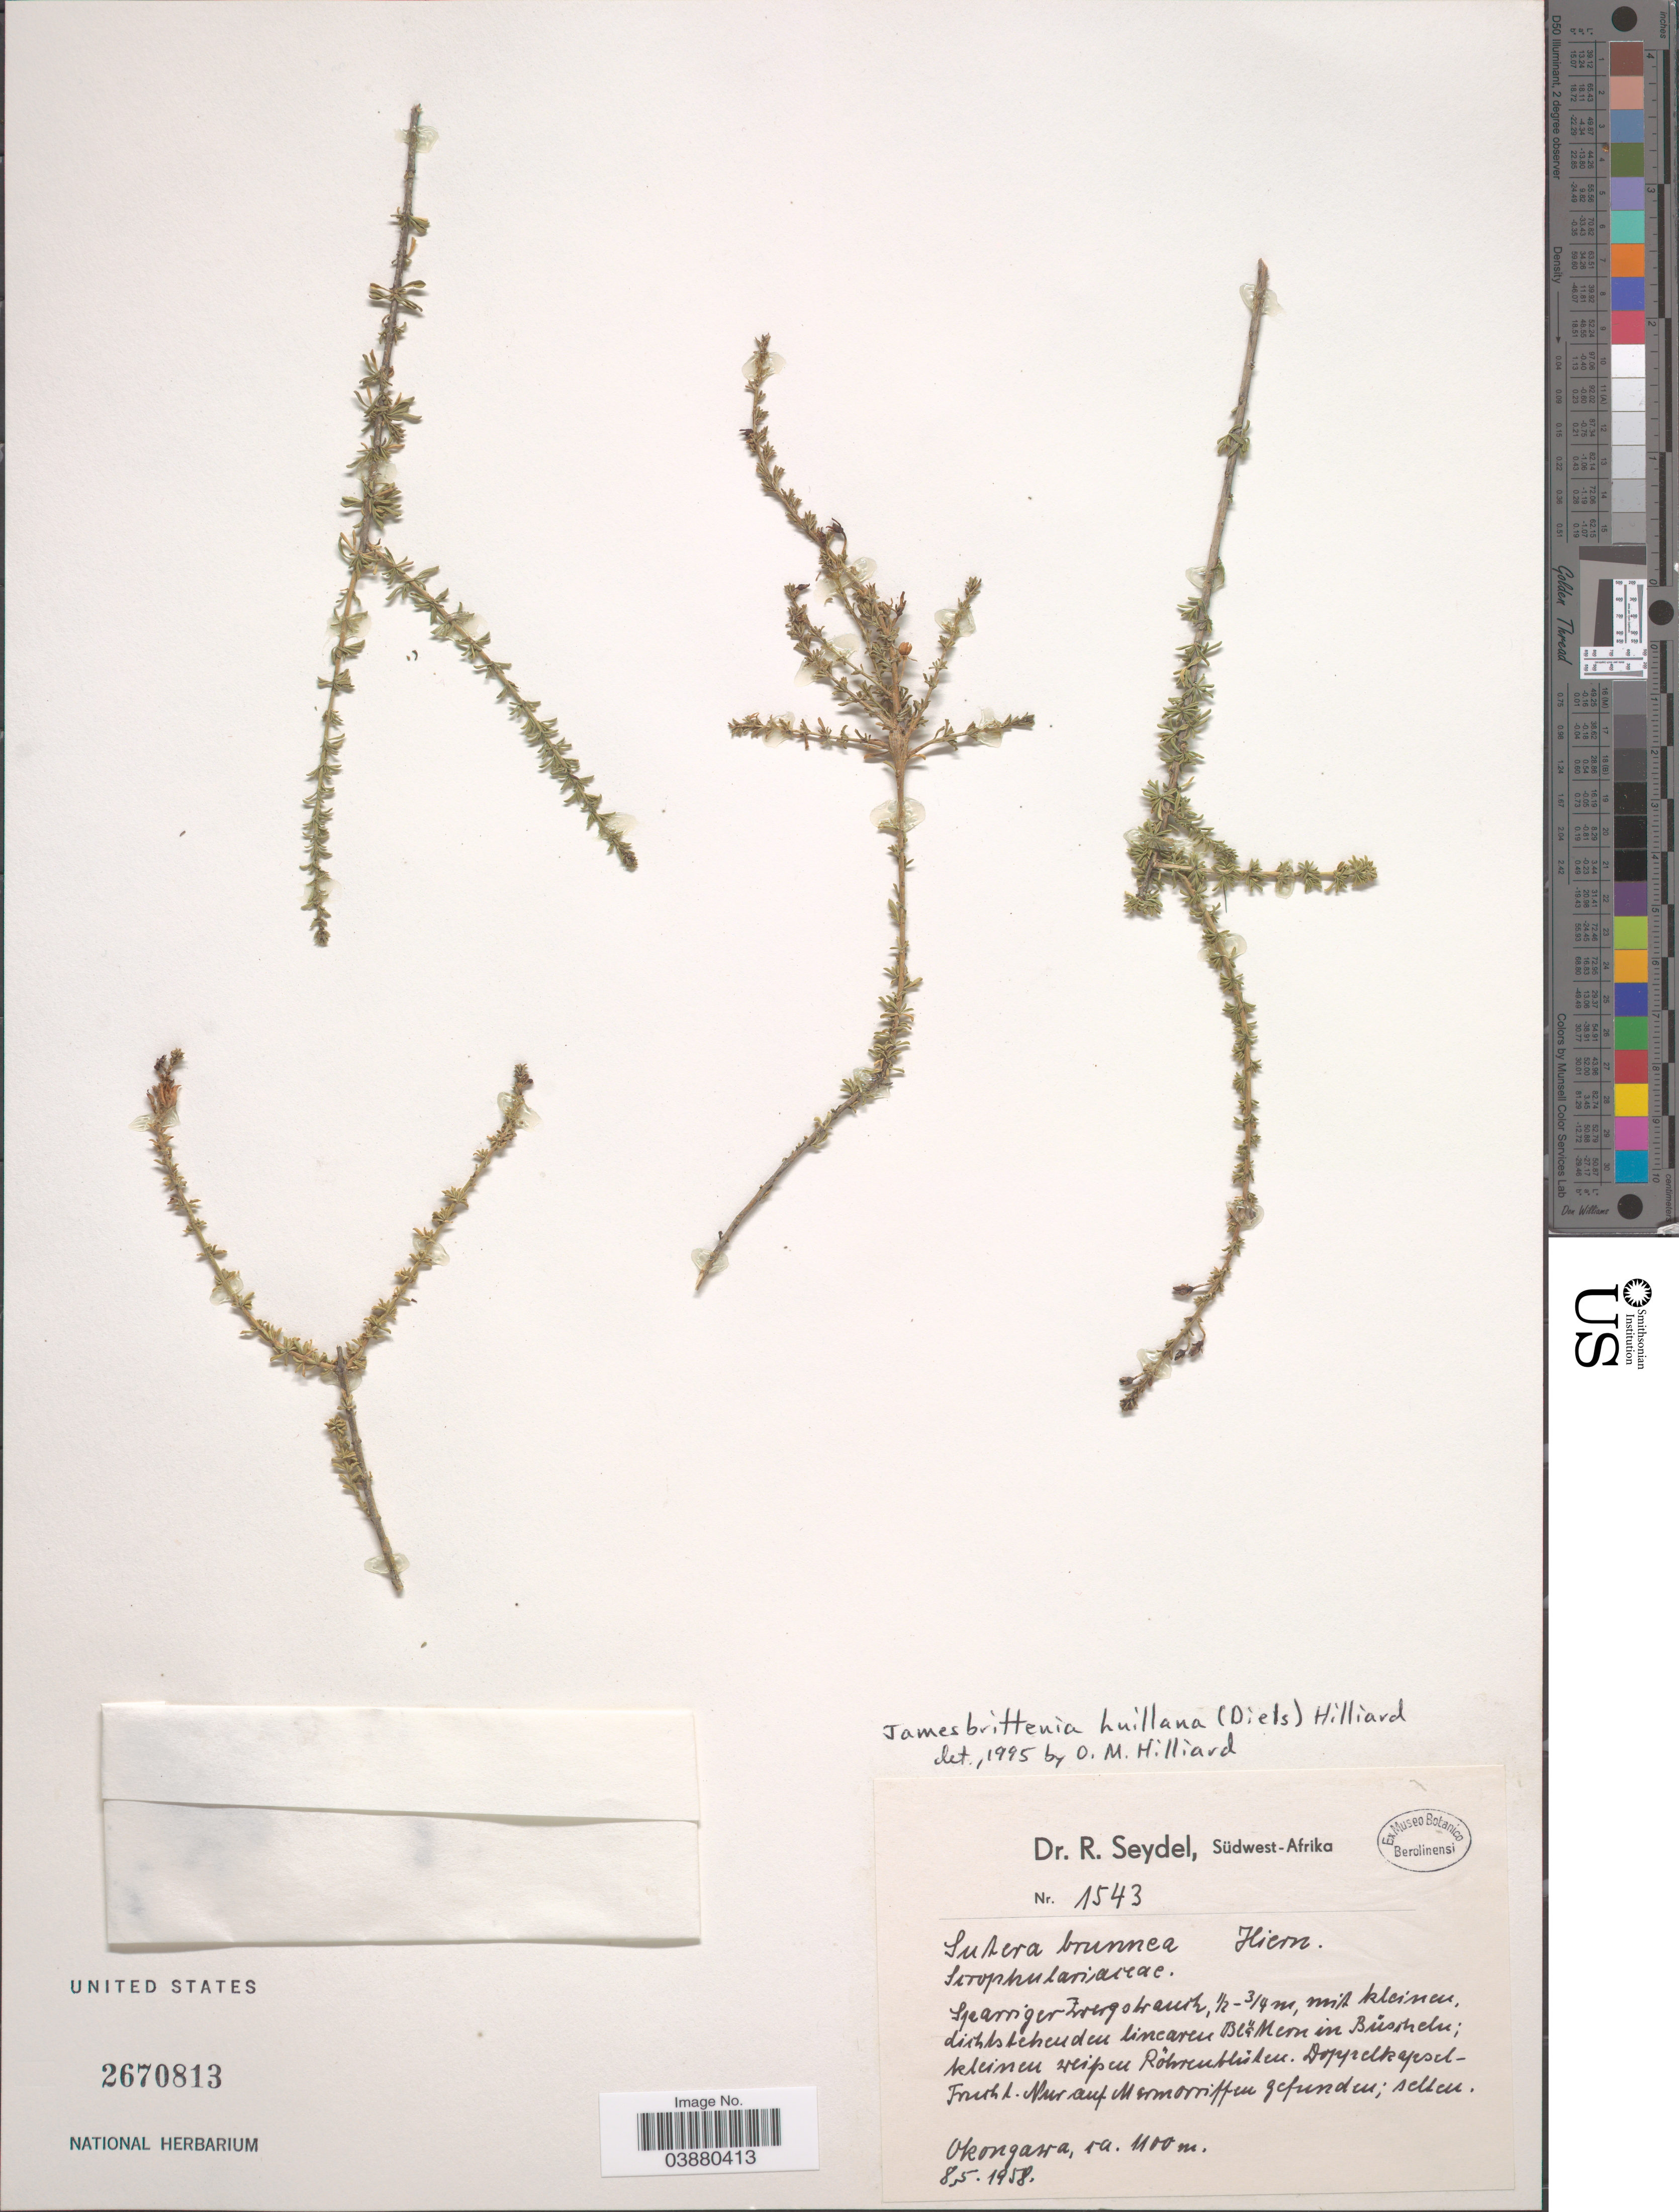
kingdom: Plantae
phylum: Tracheophyta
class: Magnoliopsida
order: Lamiales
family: Scrophulariaceae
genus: Jamesbrittenia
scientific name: Jamesbrittenia huillana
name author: (Diels) Hilliard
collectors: R. Seydel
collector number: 1543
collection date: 1958-05-08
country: Namibia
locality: Okongawa.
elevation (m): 1100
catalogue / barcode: US 2670813